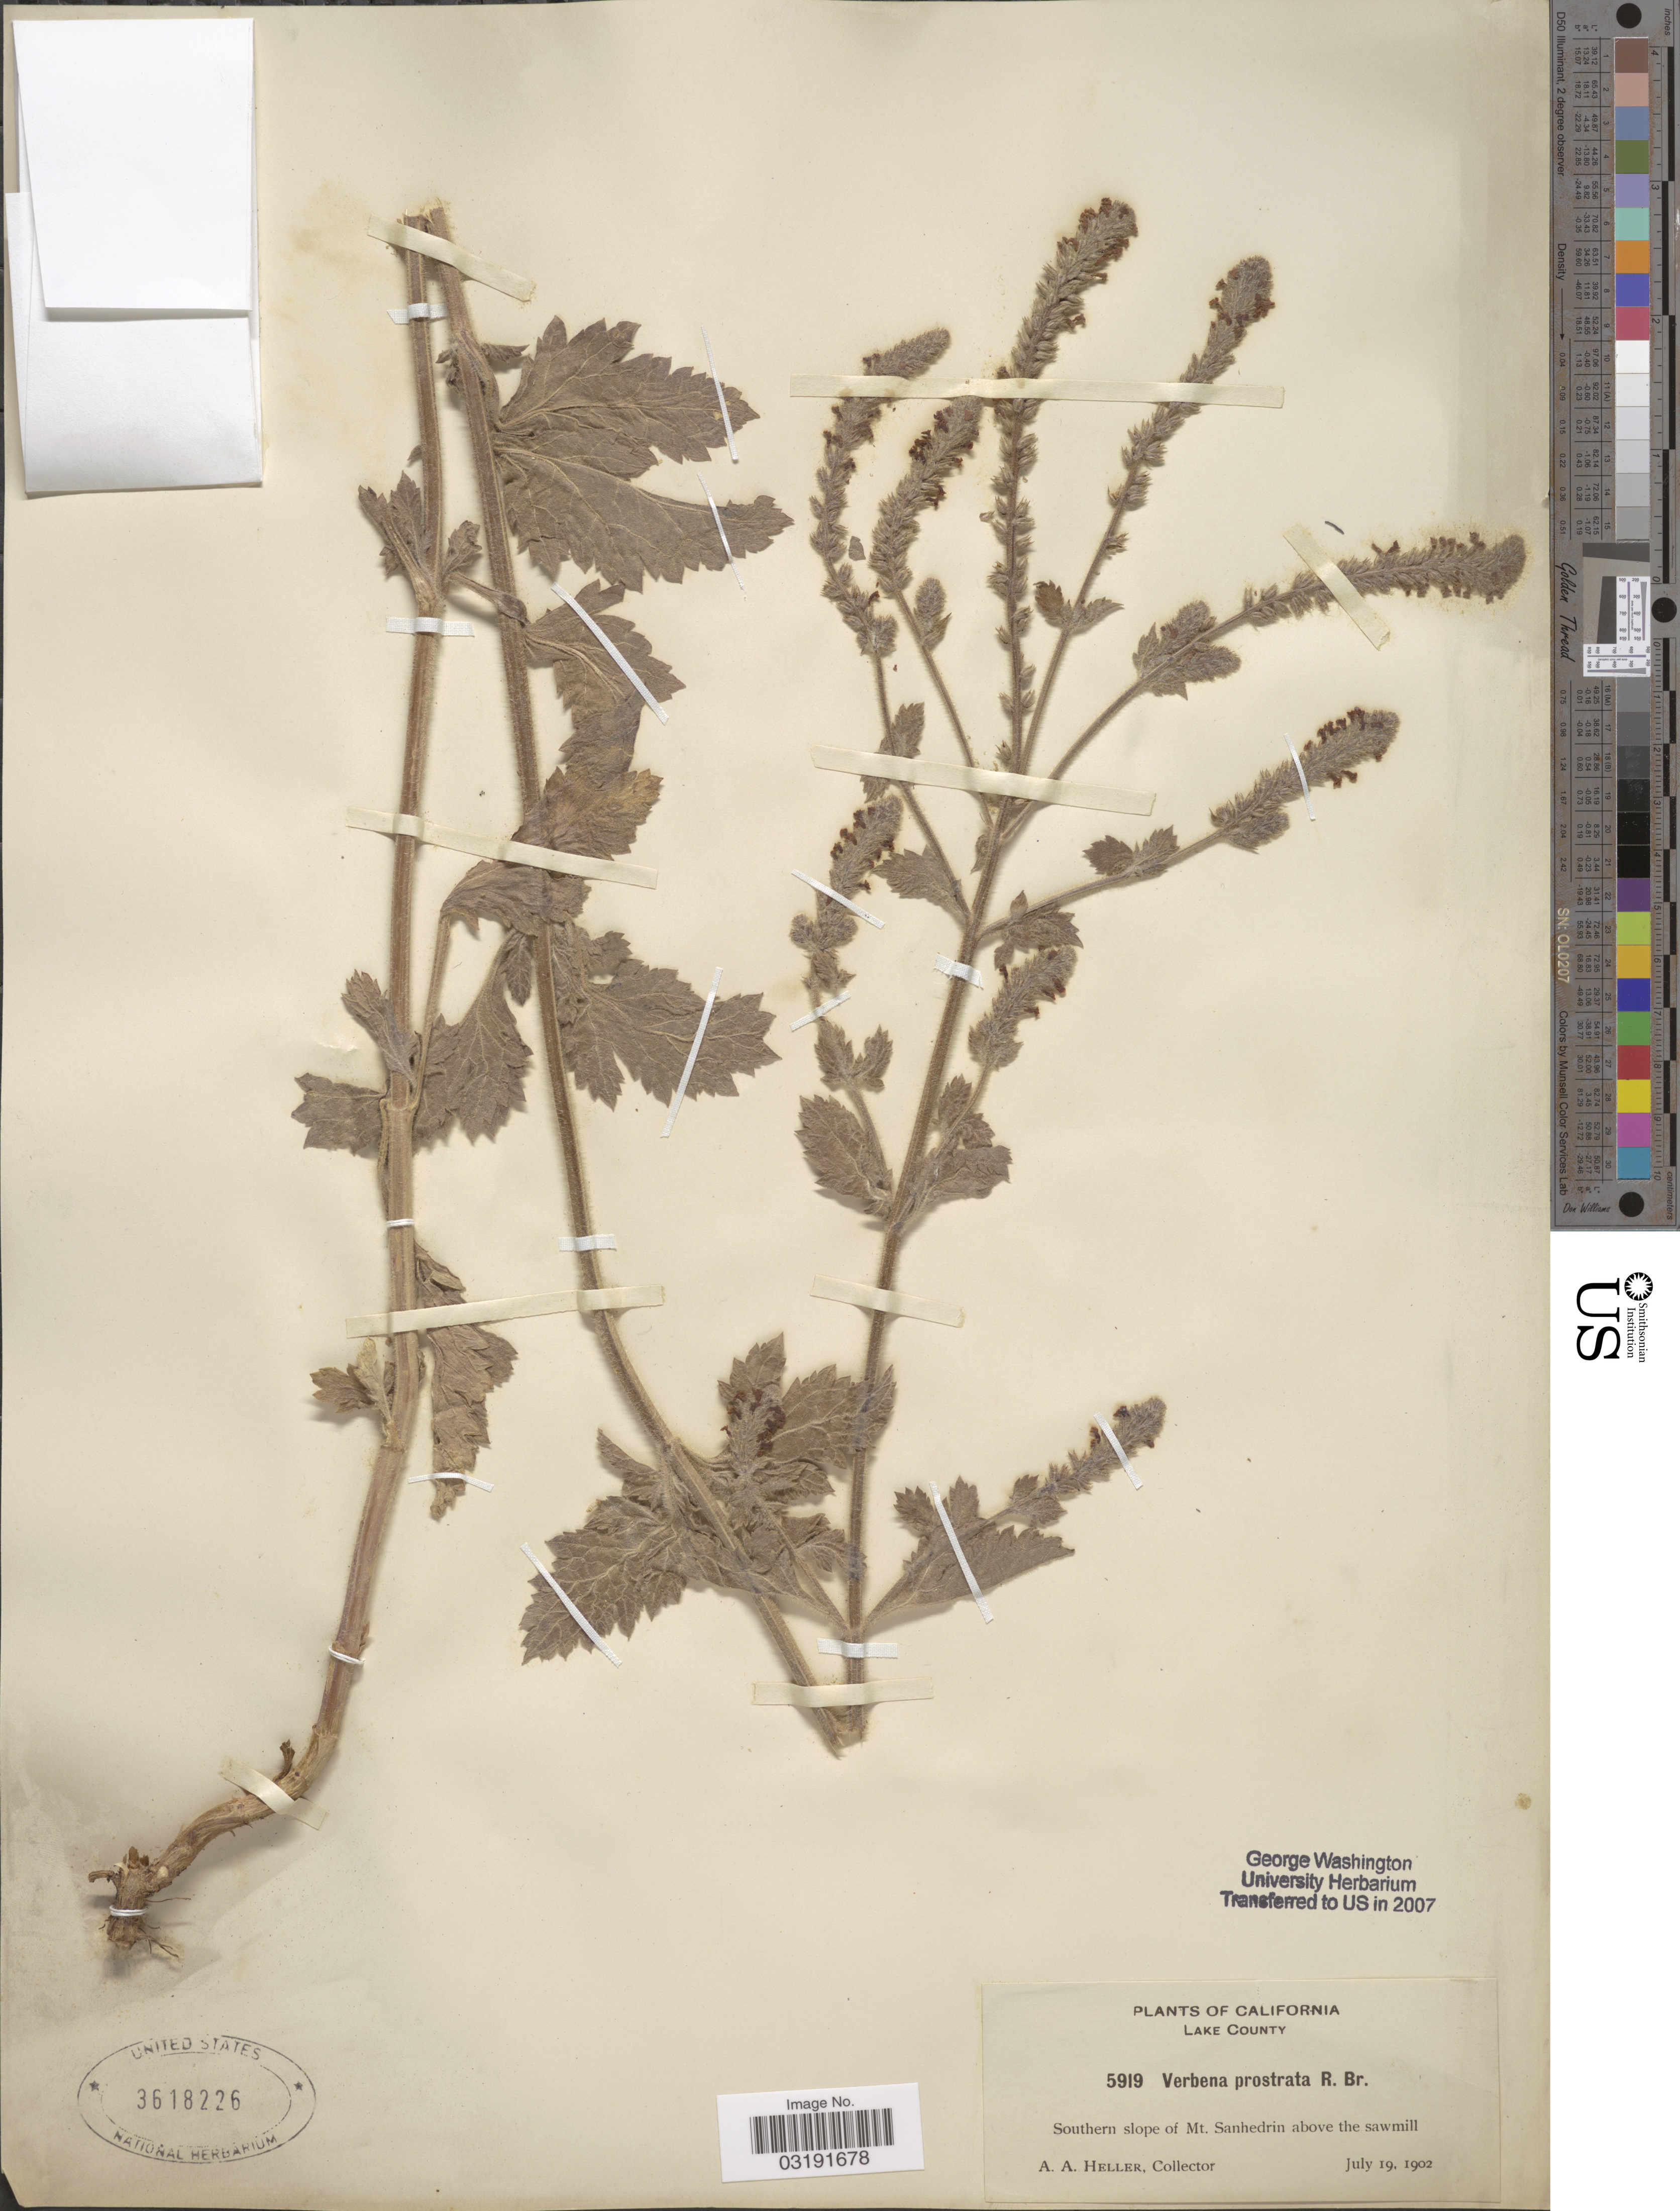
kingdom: Plantae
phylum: Tracheophyta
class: Magnoliopsida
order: Lamiales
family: Verbenaceae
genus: Verbena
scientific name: Verbena lasiostachys var. lasiostachys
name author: Link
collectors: A. A. Heller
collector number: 5919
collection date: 1902-07-19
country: United States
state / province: California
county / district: Lake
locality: Lake County. Southern slope of Mt. Sanhedrin above the sawmill.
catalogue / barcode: US 3618226